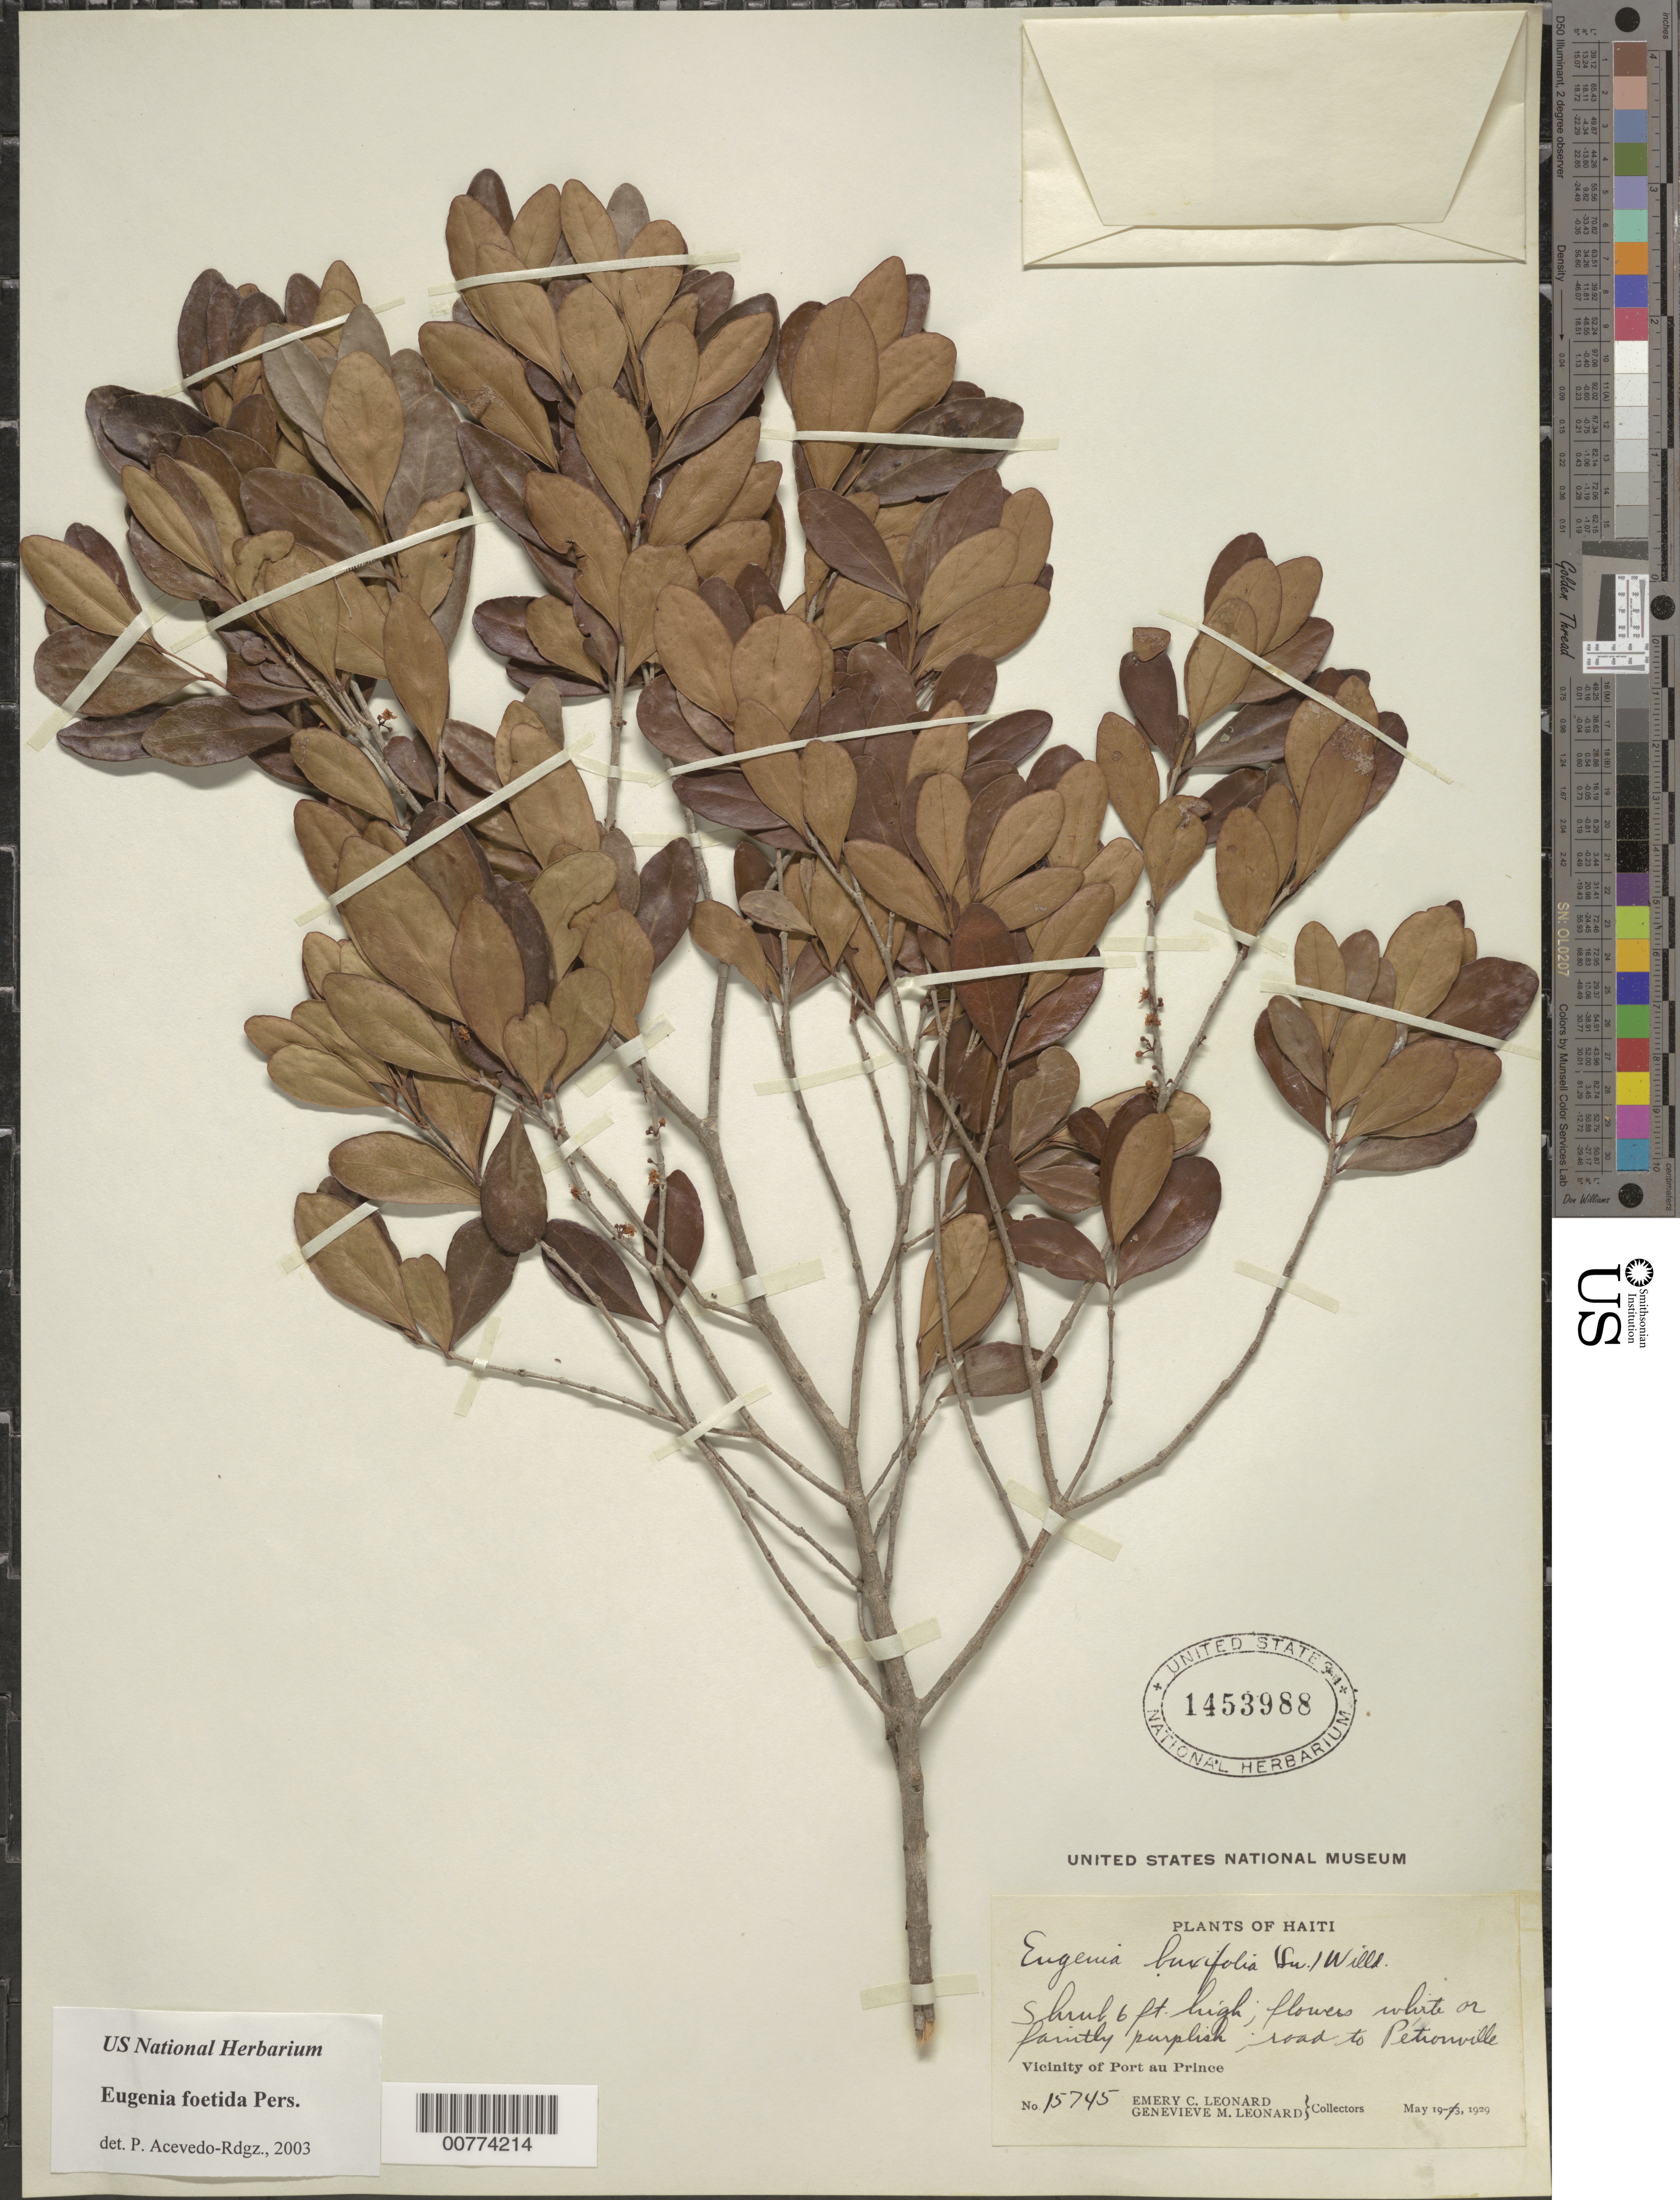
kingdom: Plantae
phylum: Tracheophyta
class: Magnoliopsida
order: Myrtales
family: Myrtaceae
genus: Eugenia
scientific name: Eugenia foetida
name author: Pers.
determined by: Acevedo-Rodríguez, P., (BOT), Smithsonian Institution - National Museum of Natural History (UNITED STATES)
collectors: E. C. Leonard & G. M. Leonard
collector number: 15745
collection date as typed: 19 May 1929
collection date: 1929-05-19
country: Haiti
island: Hispaniola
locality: Vicinity of Port au Prince, road to Pétionville.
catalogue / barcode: US 1453988